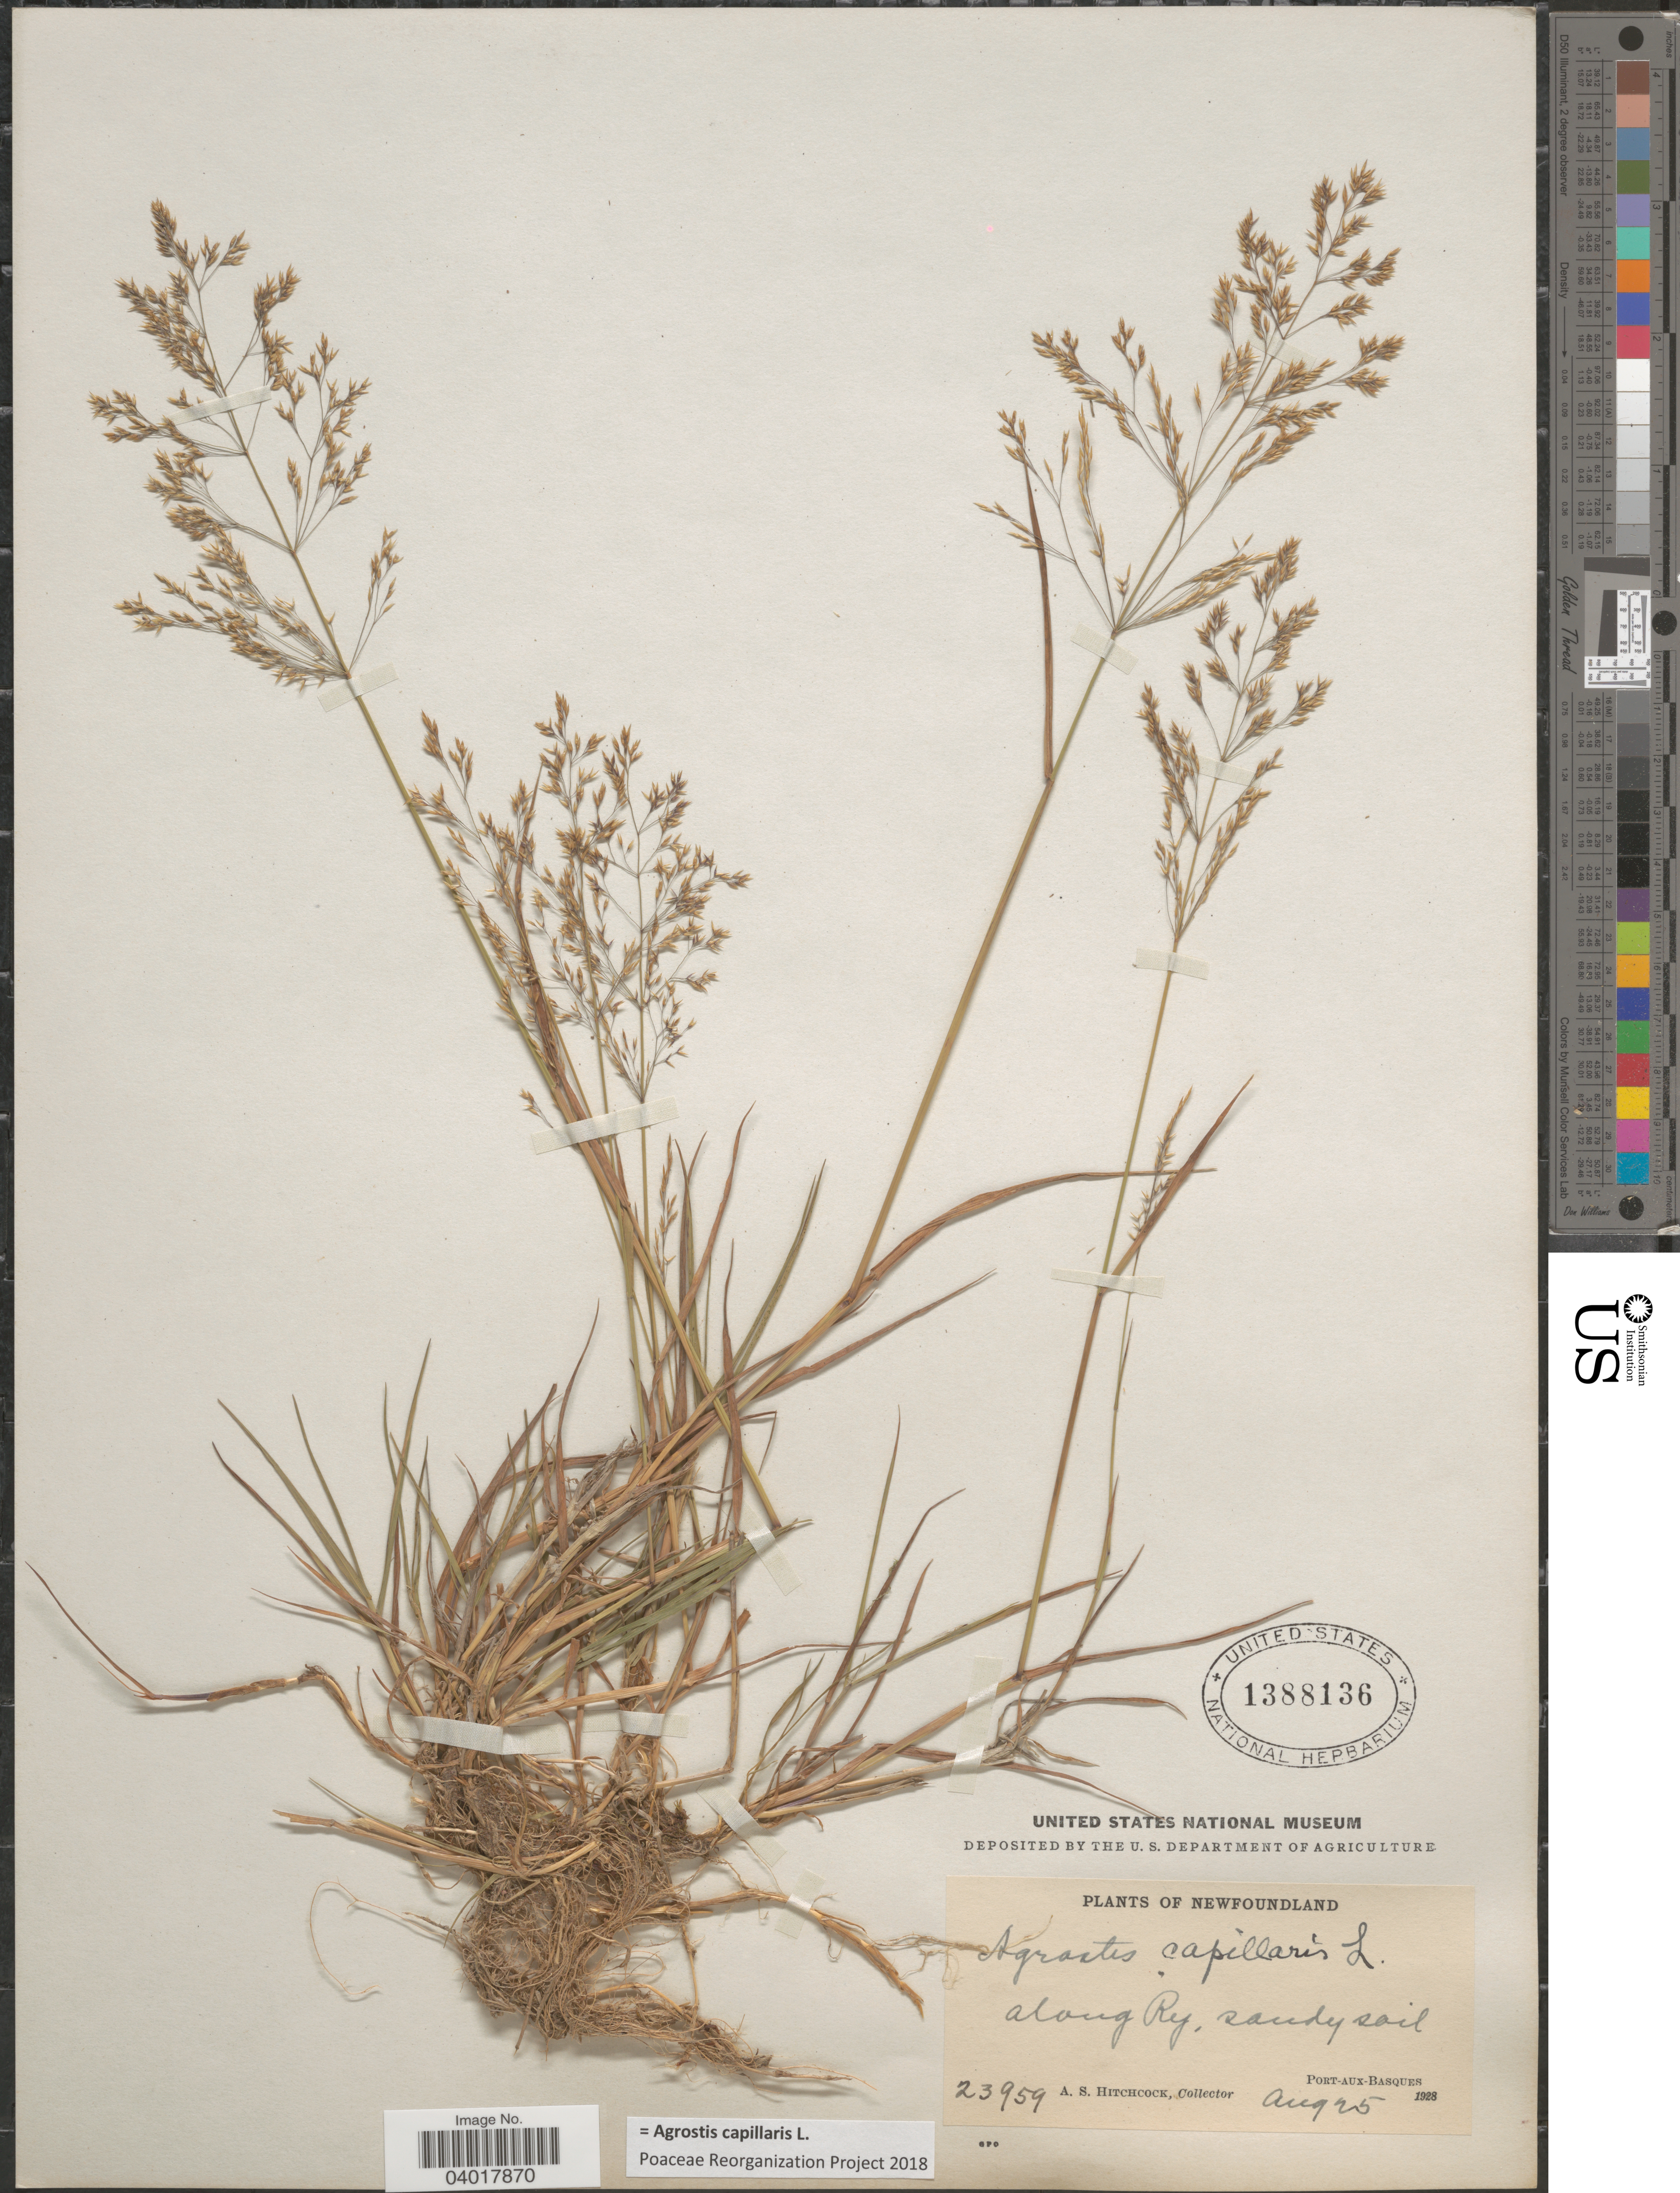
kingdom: Plantae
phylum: Tracheophyta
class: Liliopsida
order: Poales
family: Poaceae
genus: Agrostis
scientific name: Agrostis capillaris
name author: L.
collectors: A. S. Hitchcock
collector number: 23959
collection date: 1928-08-25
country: Canada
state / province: Newfoundland and Labrador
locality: Along Ry, sandy soil. Port-aux-Basques.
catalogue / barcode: US 1388136